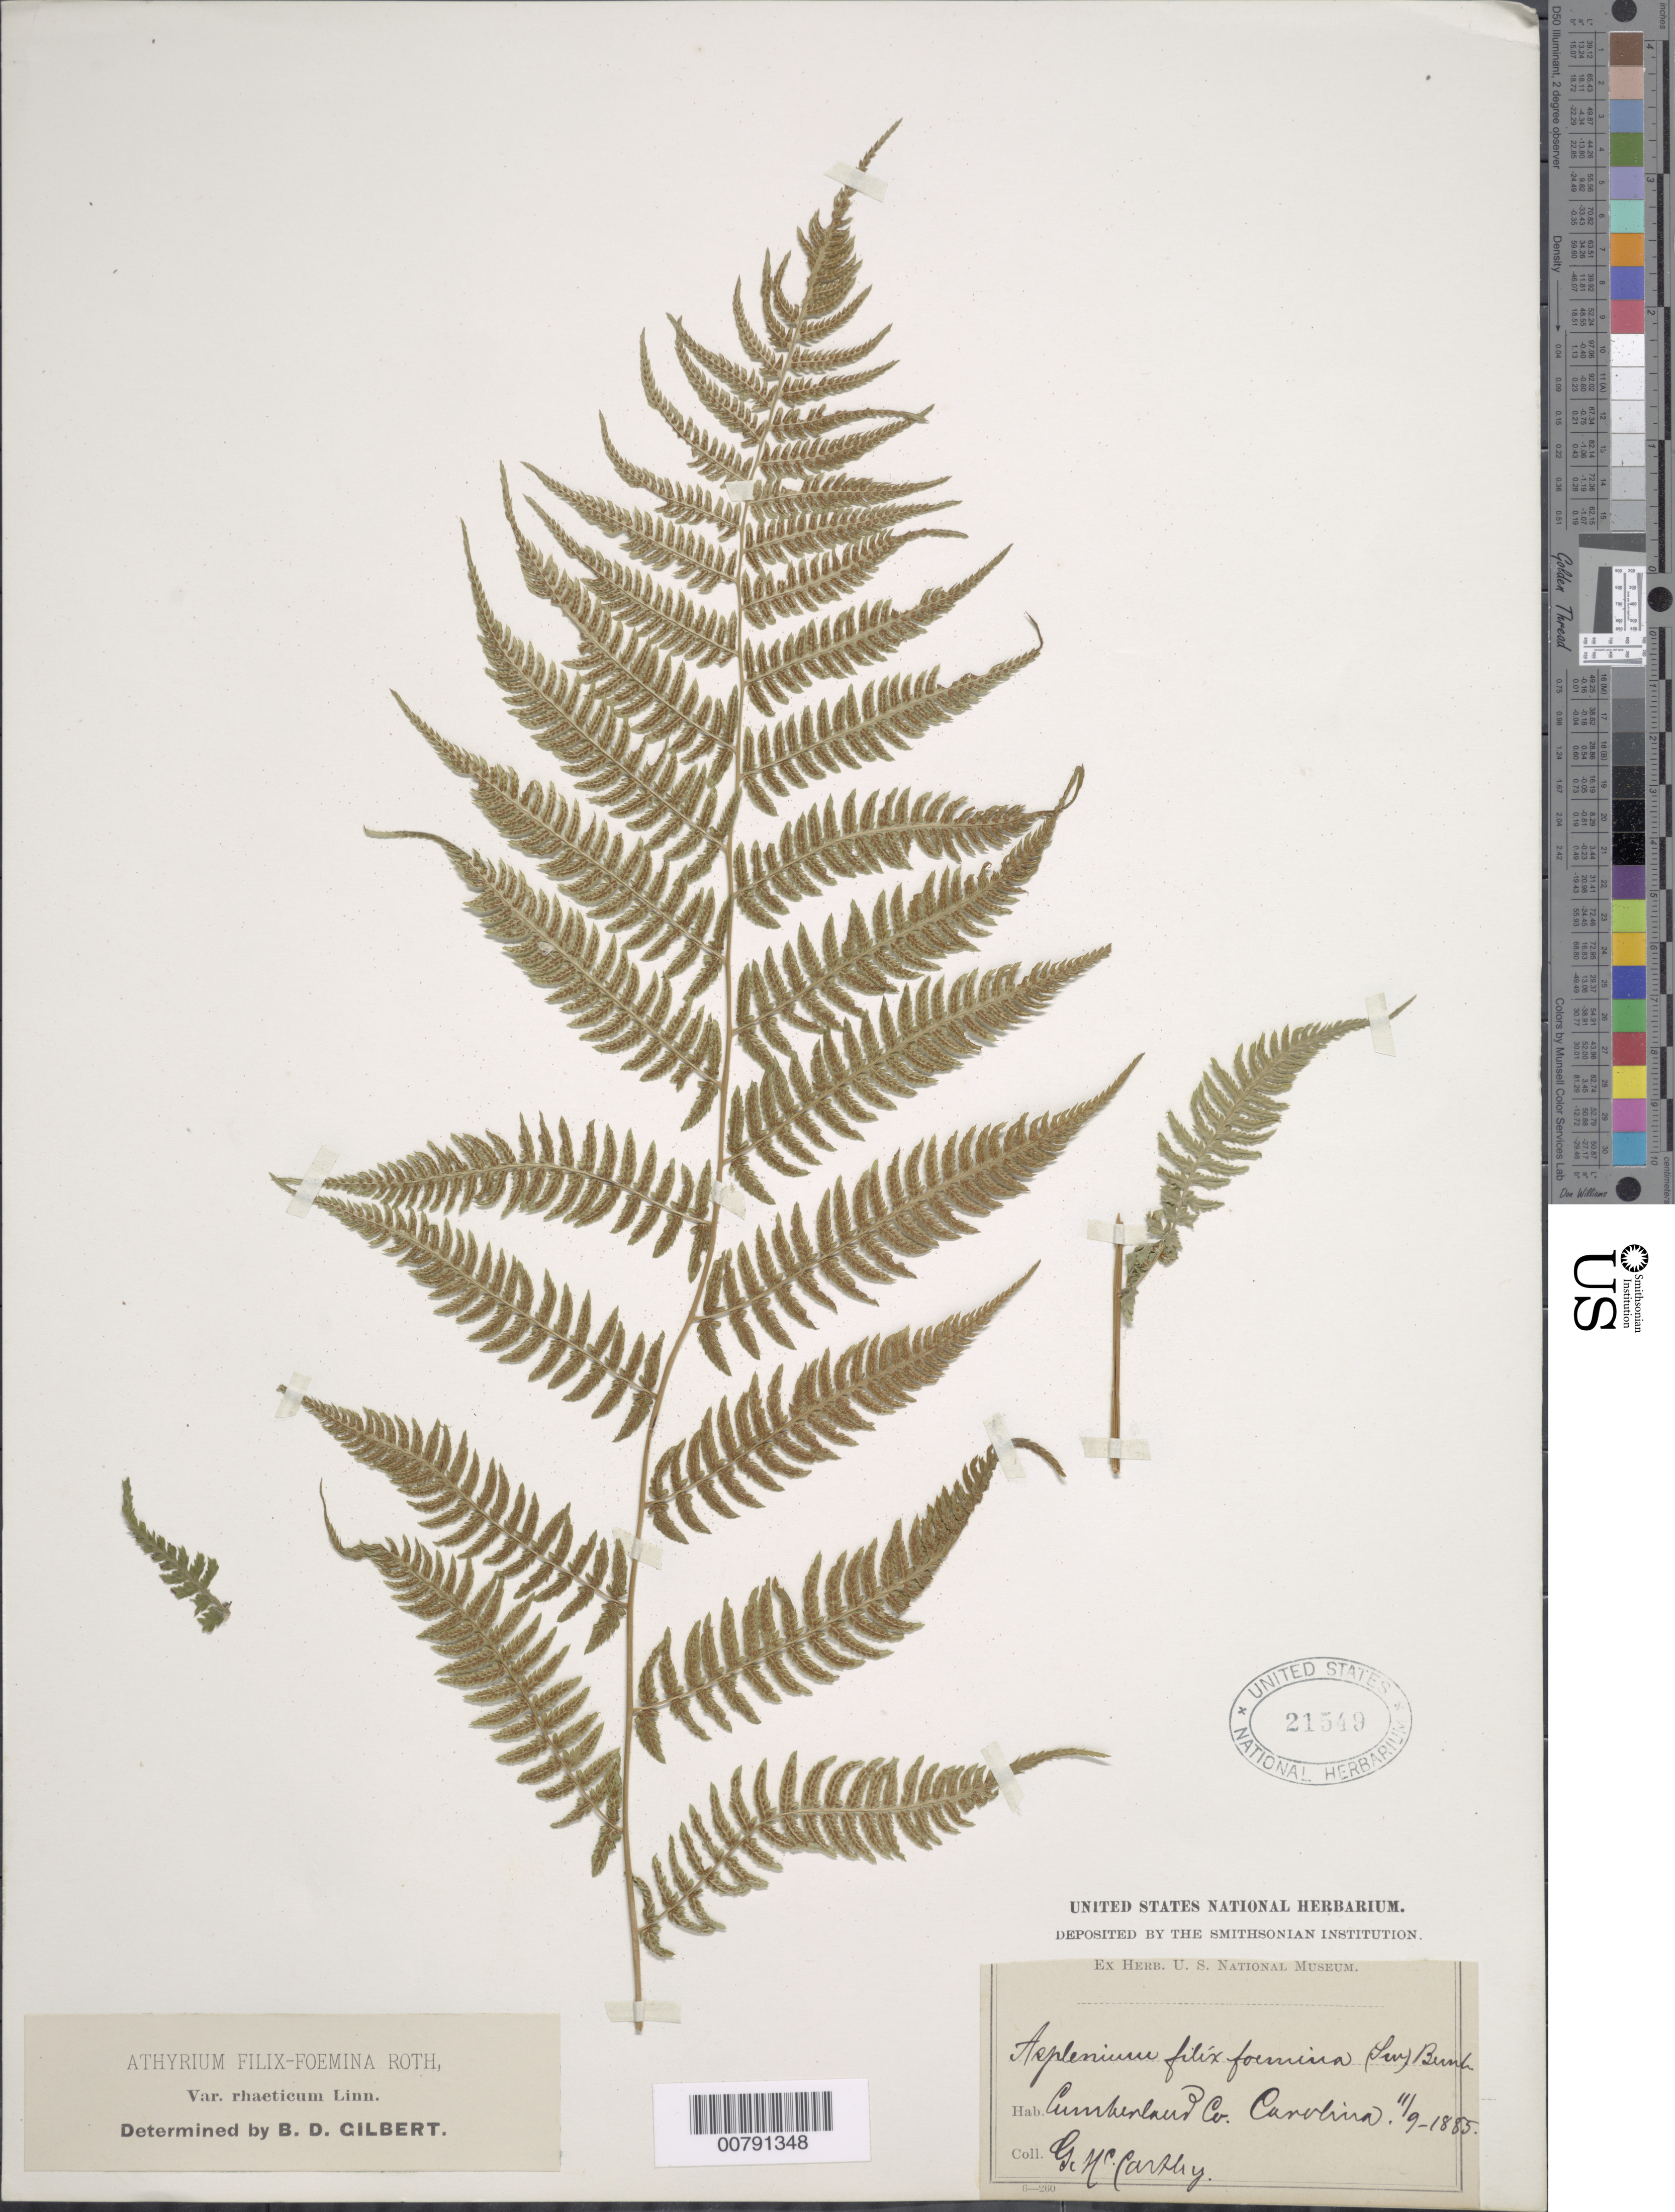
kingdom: Plantae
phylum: Tracheophyta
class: Polypodiopsida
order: Polypodiales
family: Athyriaceae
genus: Athyrium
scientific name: Athyrium filix-femina subsp. asplenioides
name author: (Michx.) Hultén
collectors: G. McCarthy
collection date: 1885-11-09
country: United States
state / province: North Carolina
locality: Cumberland Co., Carolina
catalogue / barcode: US 21549